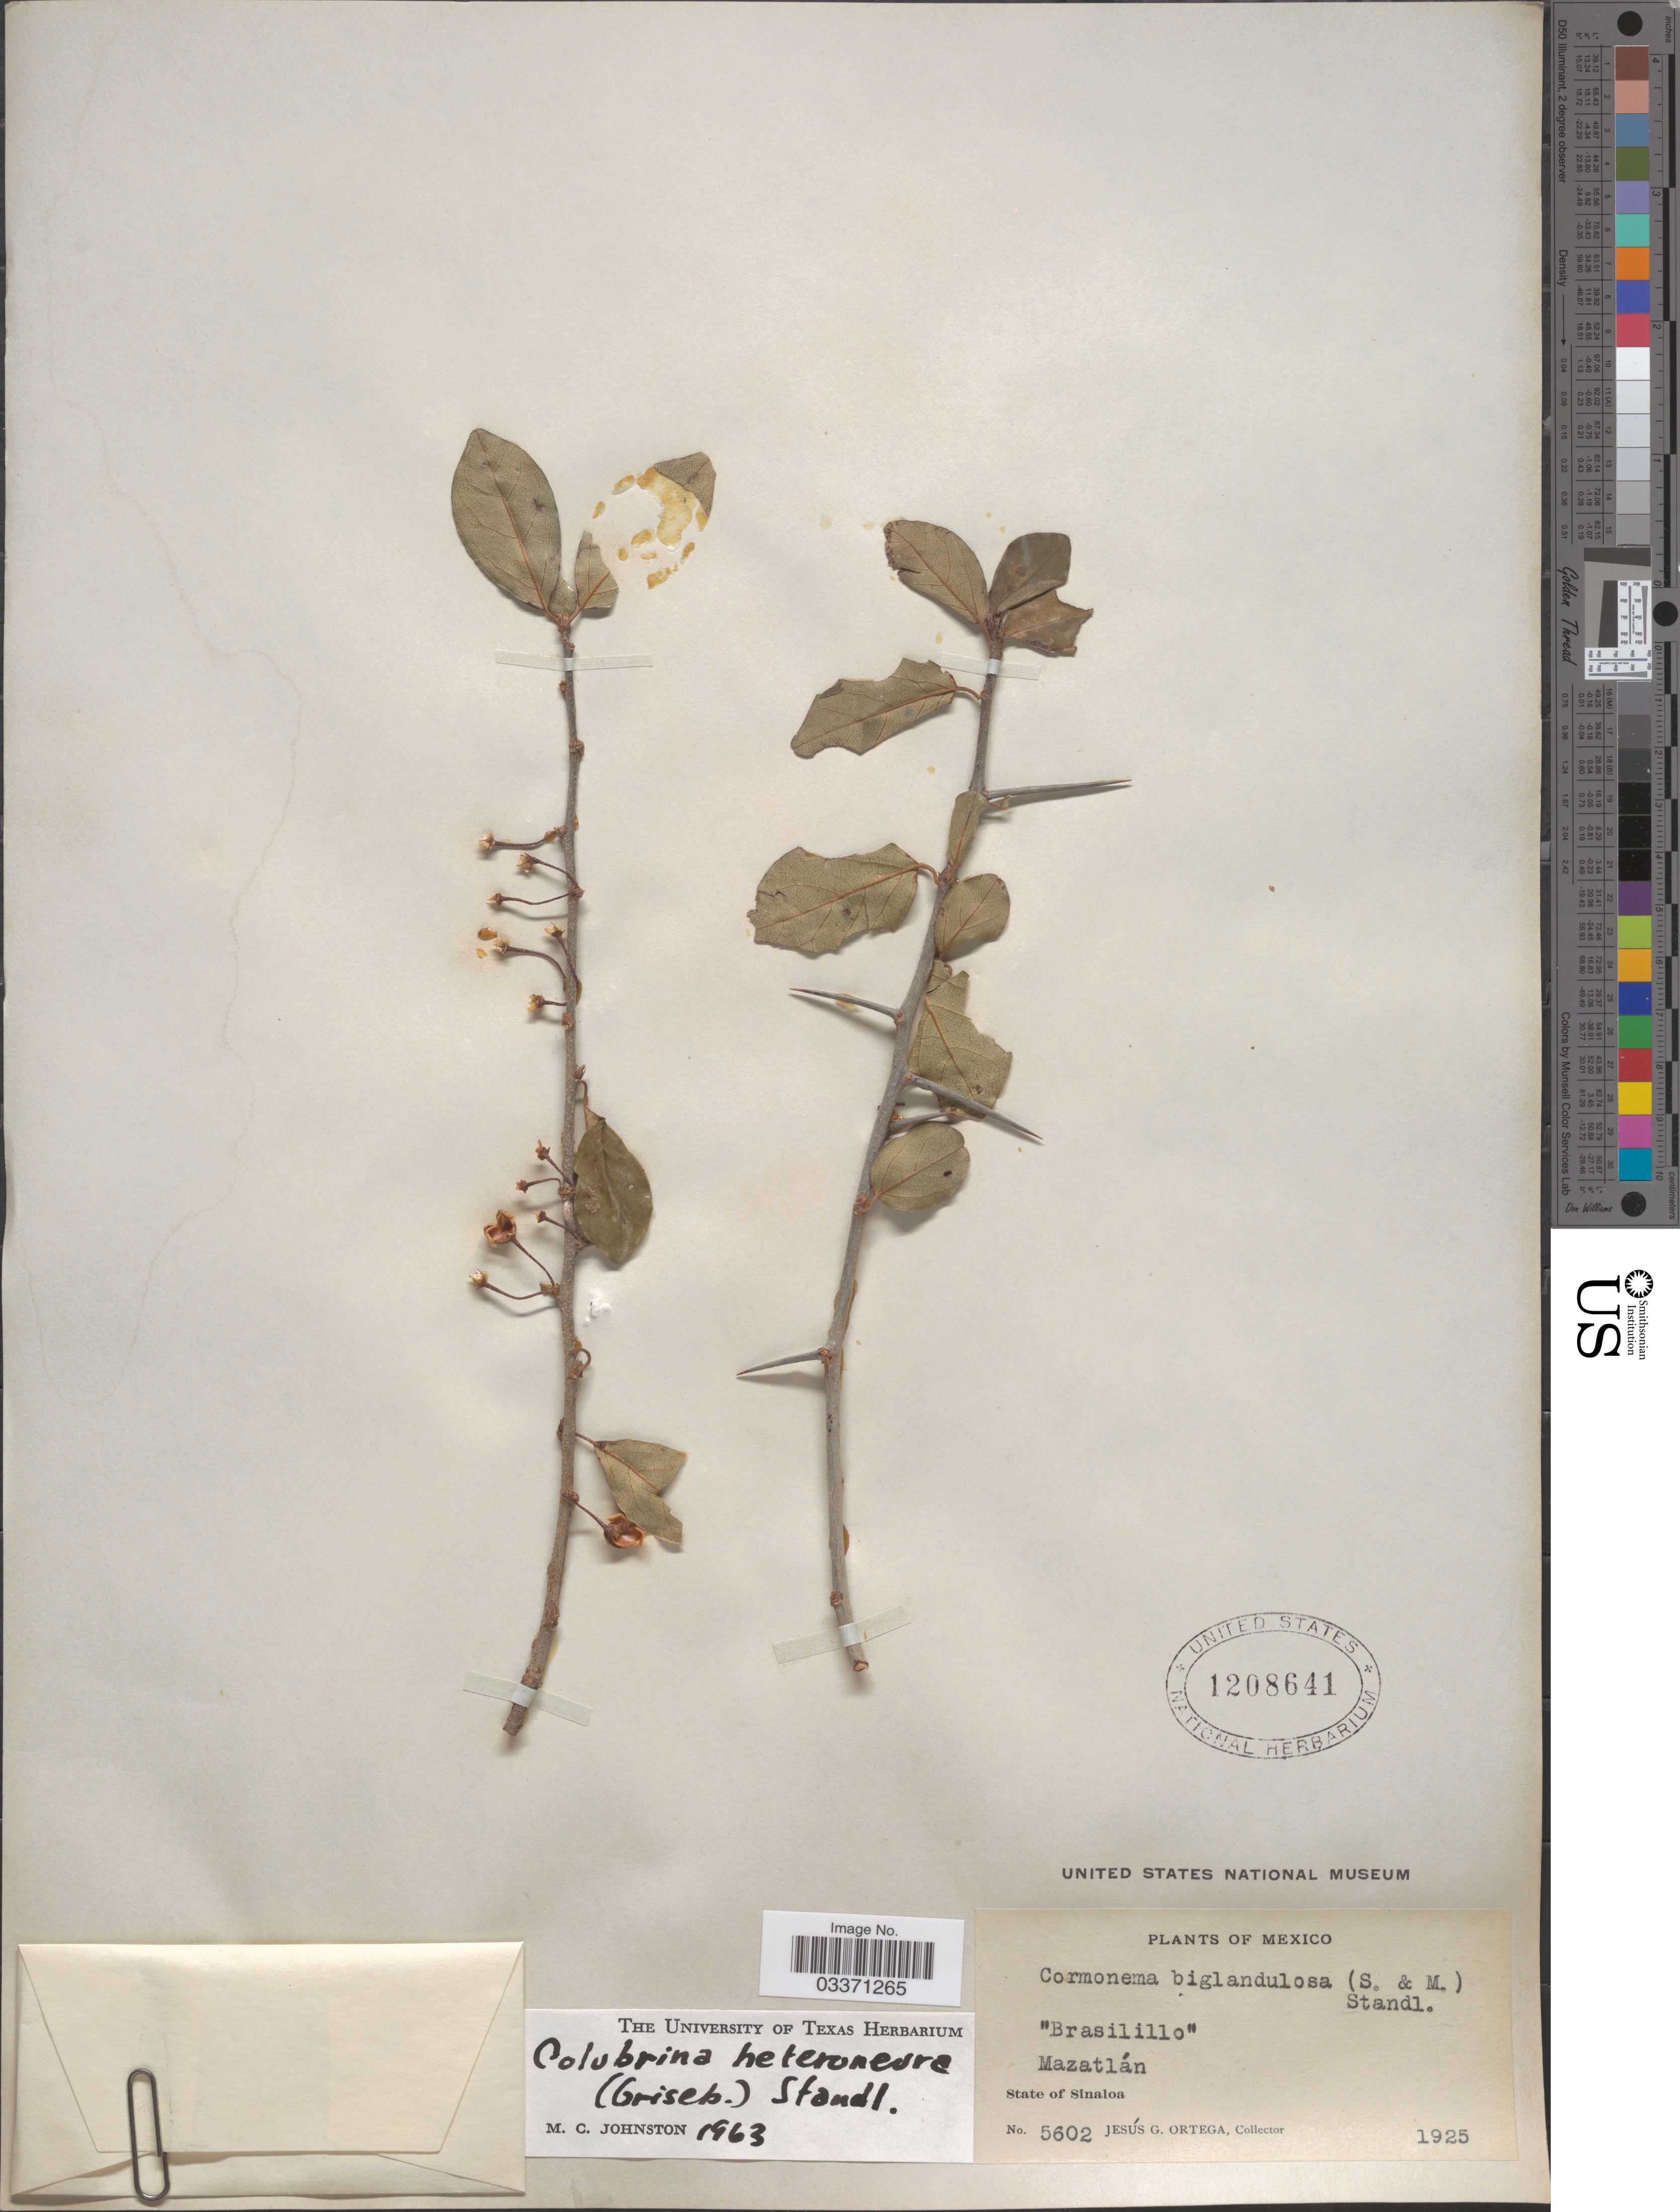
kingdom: Plantae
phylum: Tracheophyta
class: Magnoliopsida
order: Rosales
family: Rhamnaceae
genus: Colubrina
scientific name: Colubrina heteroneura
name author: (Griseb.) Standl.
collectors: J. Ortega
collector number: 5602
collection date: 1925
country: Mexico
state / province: Sinaloa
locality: Mazatlán.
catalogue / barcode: US 1208641